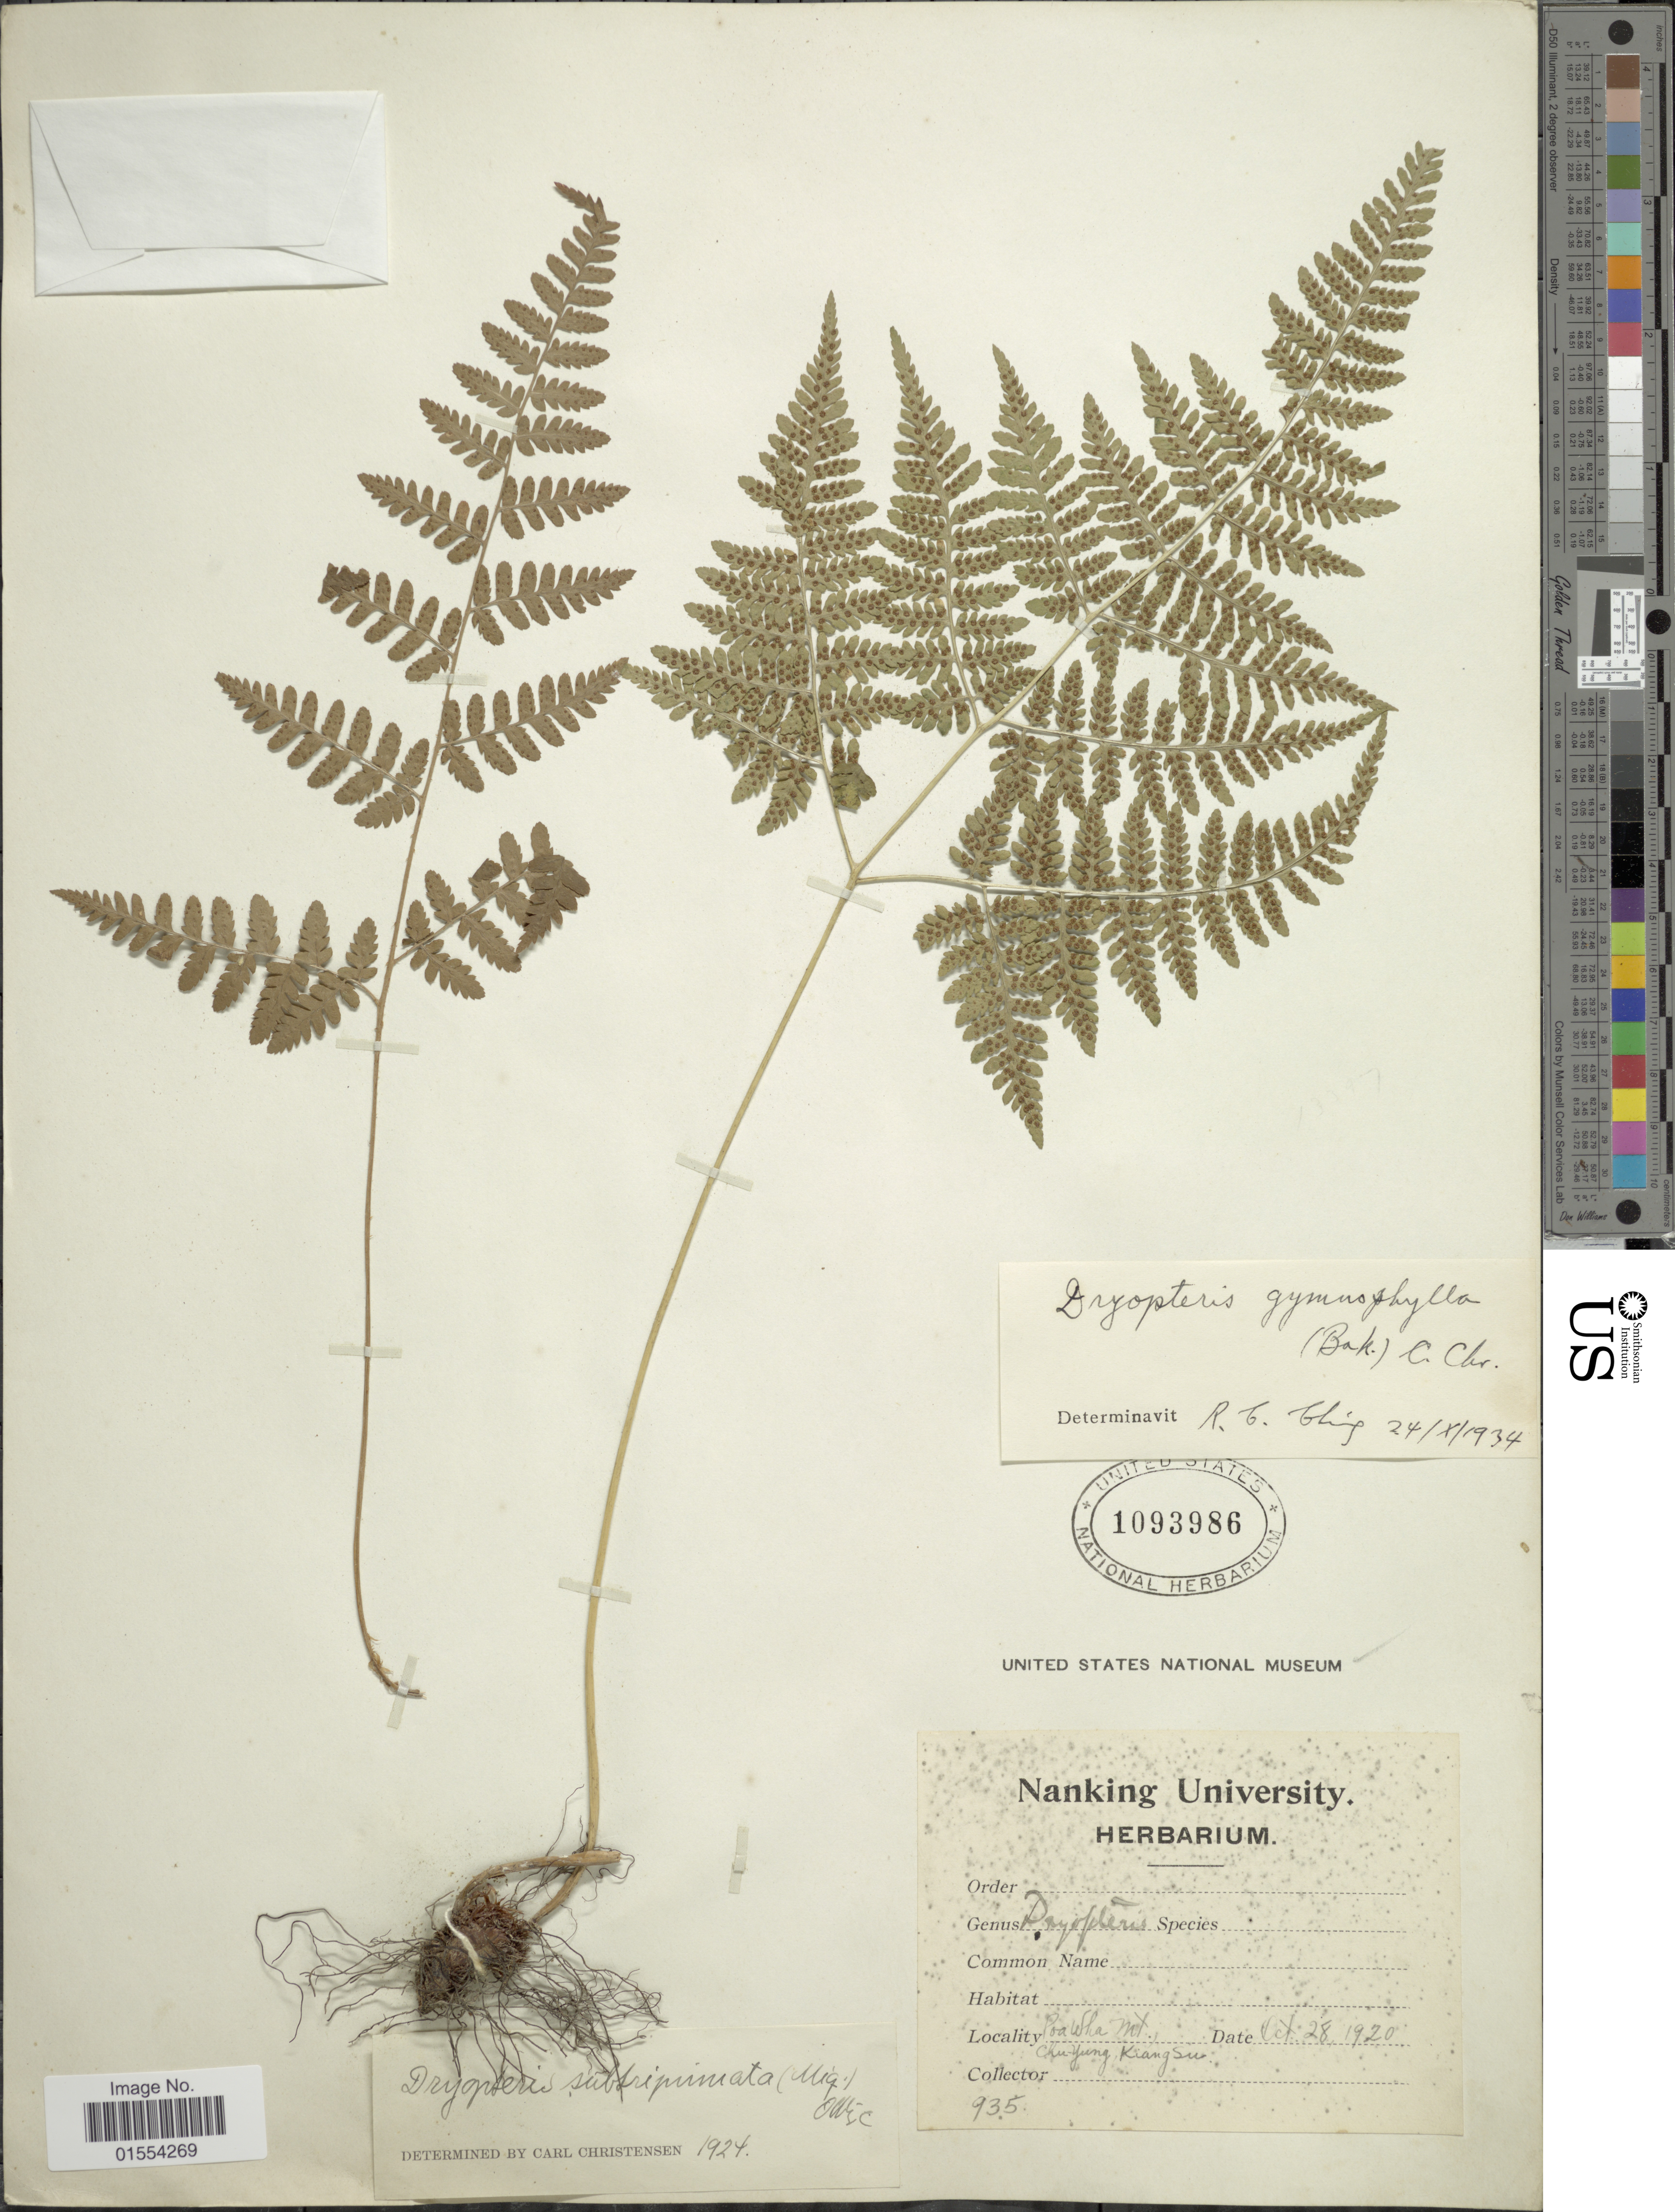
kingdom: Plantae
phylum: Tracheophyta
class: Polypodiopsida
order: Polypodiales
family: Dryopteridaceae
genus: Dryopteris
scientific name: Dryopteris gymnophylla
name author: (Baker) C. Chr.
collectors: Nanking University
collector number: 935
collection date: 1920-10-28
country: China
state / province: Jiangsu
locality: Poa Wha Mt., Chu-Yung Kiang Su.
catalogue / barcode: US 1093986